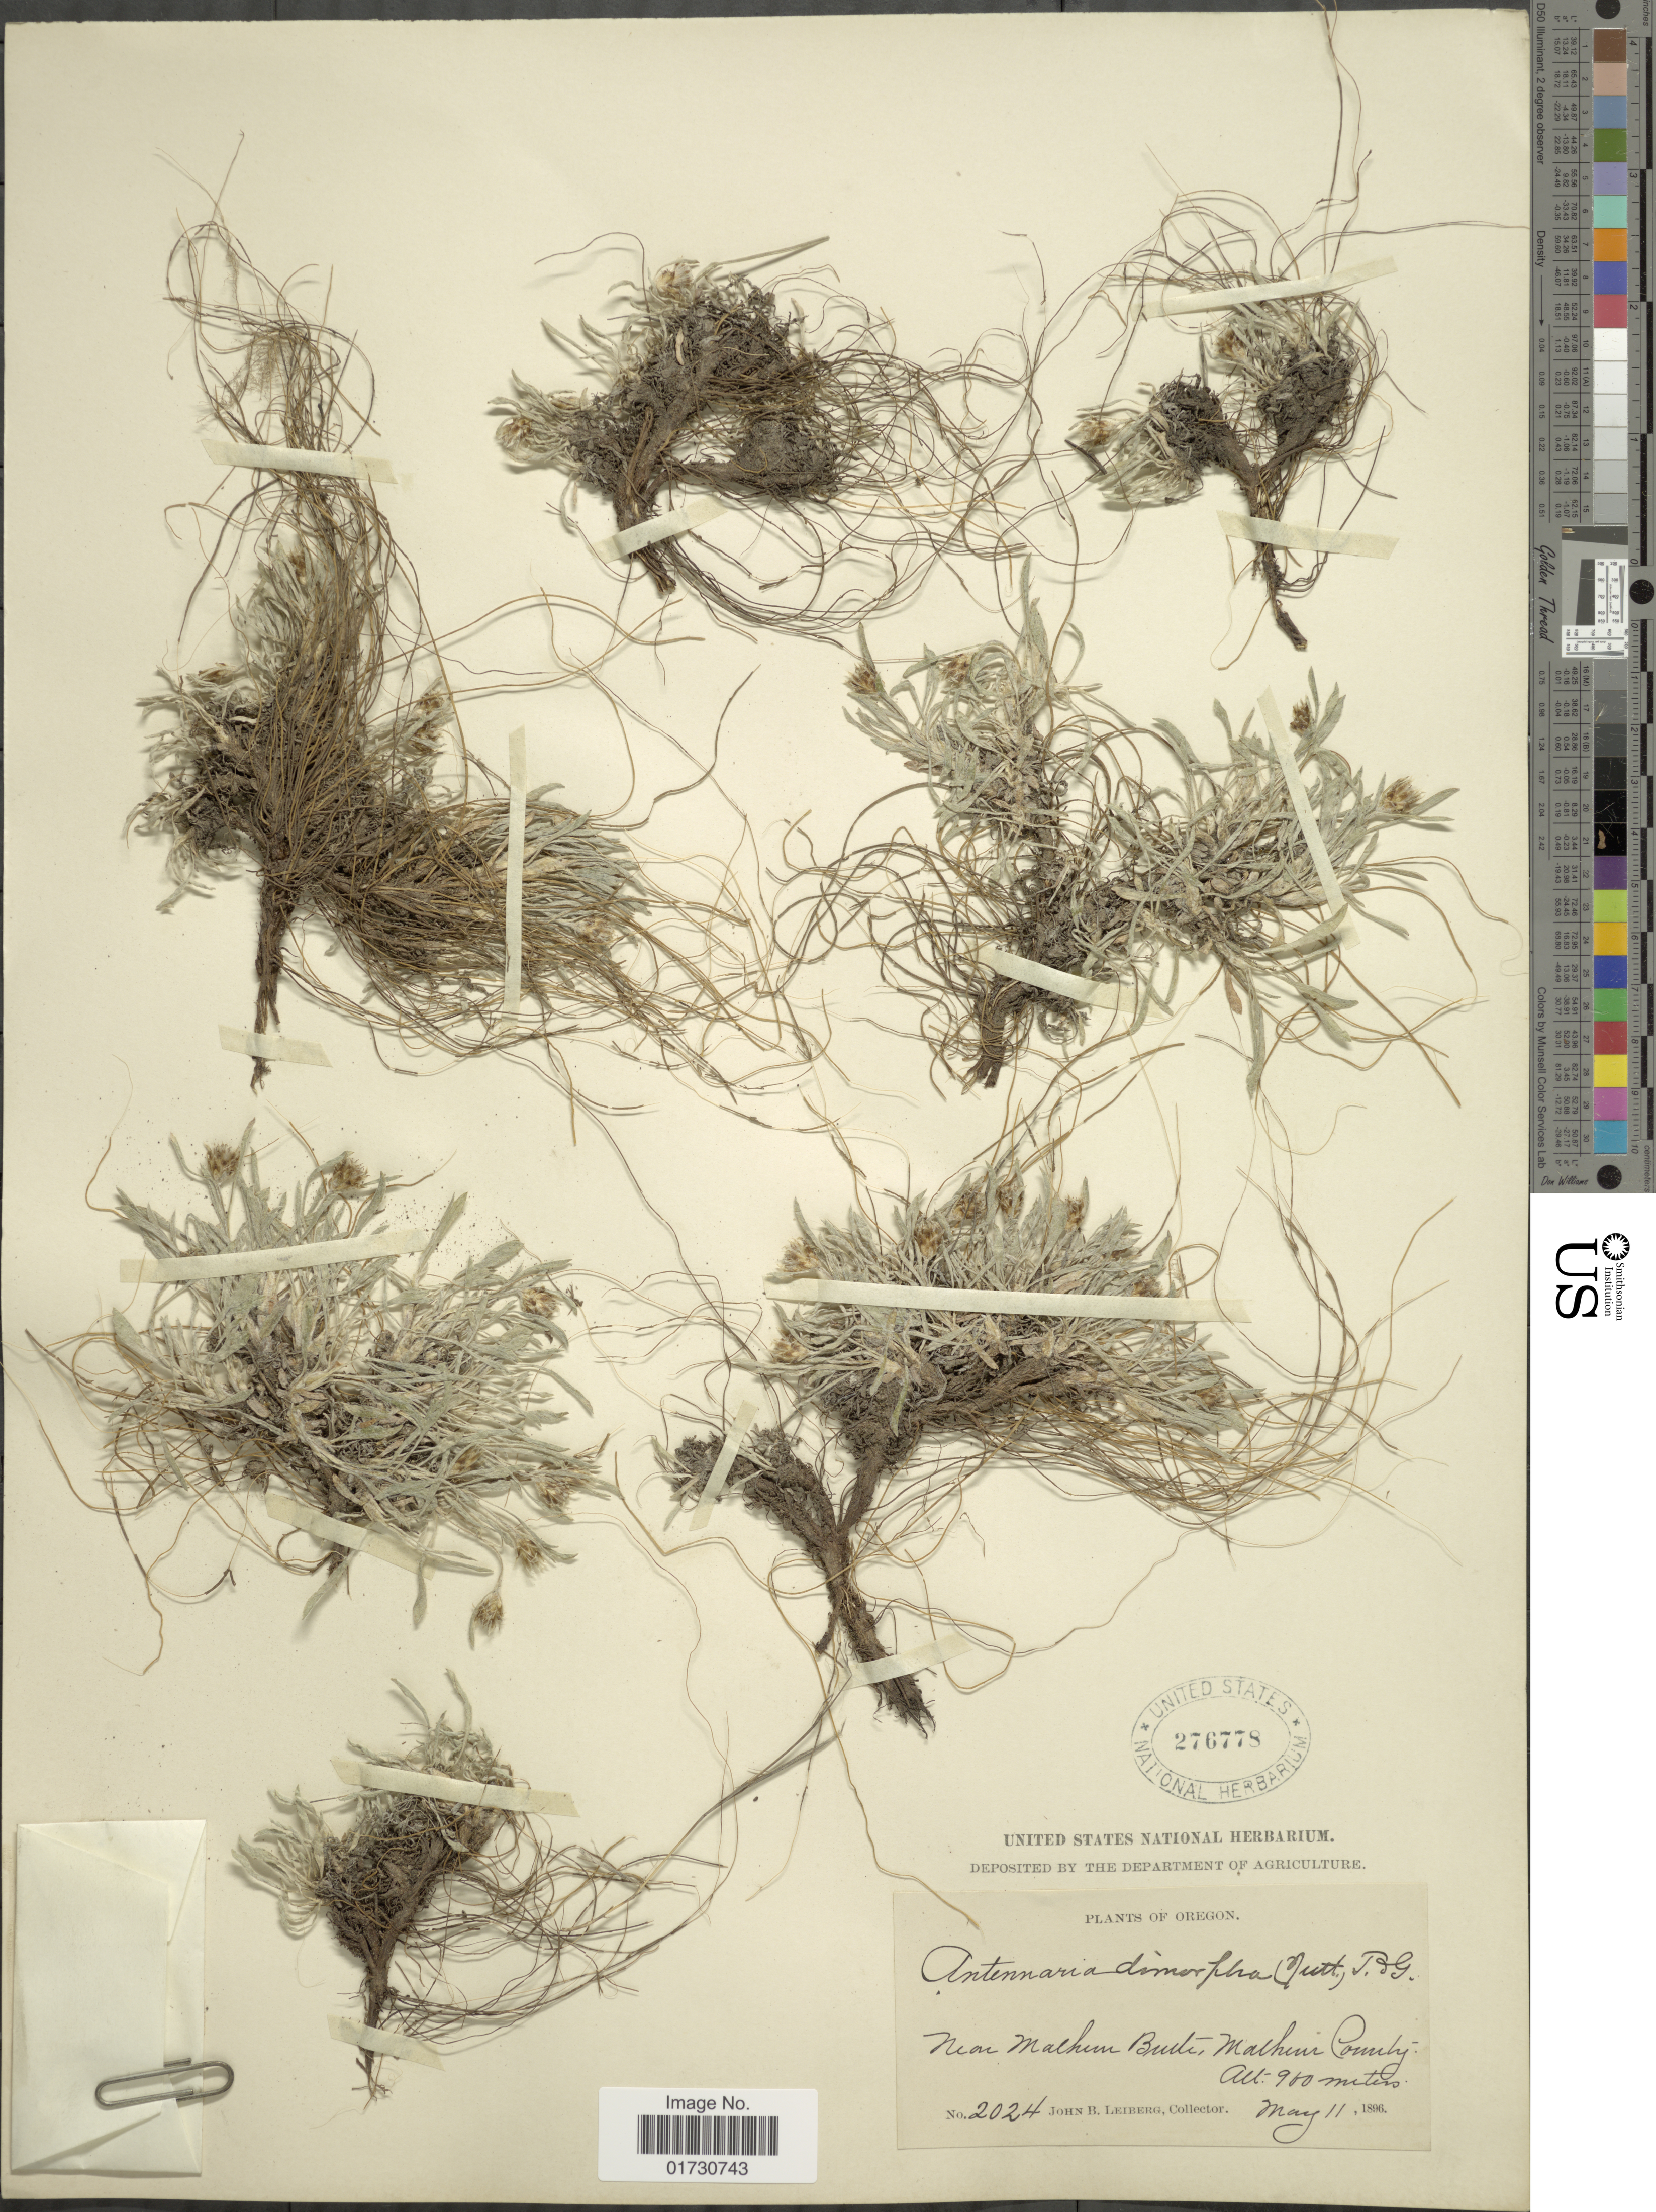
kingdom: Plantae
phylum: Tracheophyta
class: Magnoliopsida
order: Asterales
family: Asteraceae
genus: Antennaria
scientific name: Antennaria dimorpha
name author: (Nutt.) Torr. & A. Gray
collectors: J. B. Leiberg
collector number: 2024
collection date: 1896-05-11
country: United States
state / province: Oregon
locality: Near Malhun Butte, Malhun County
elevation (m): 900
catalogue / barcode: US 276778